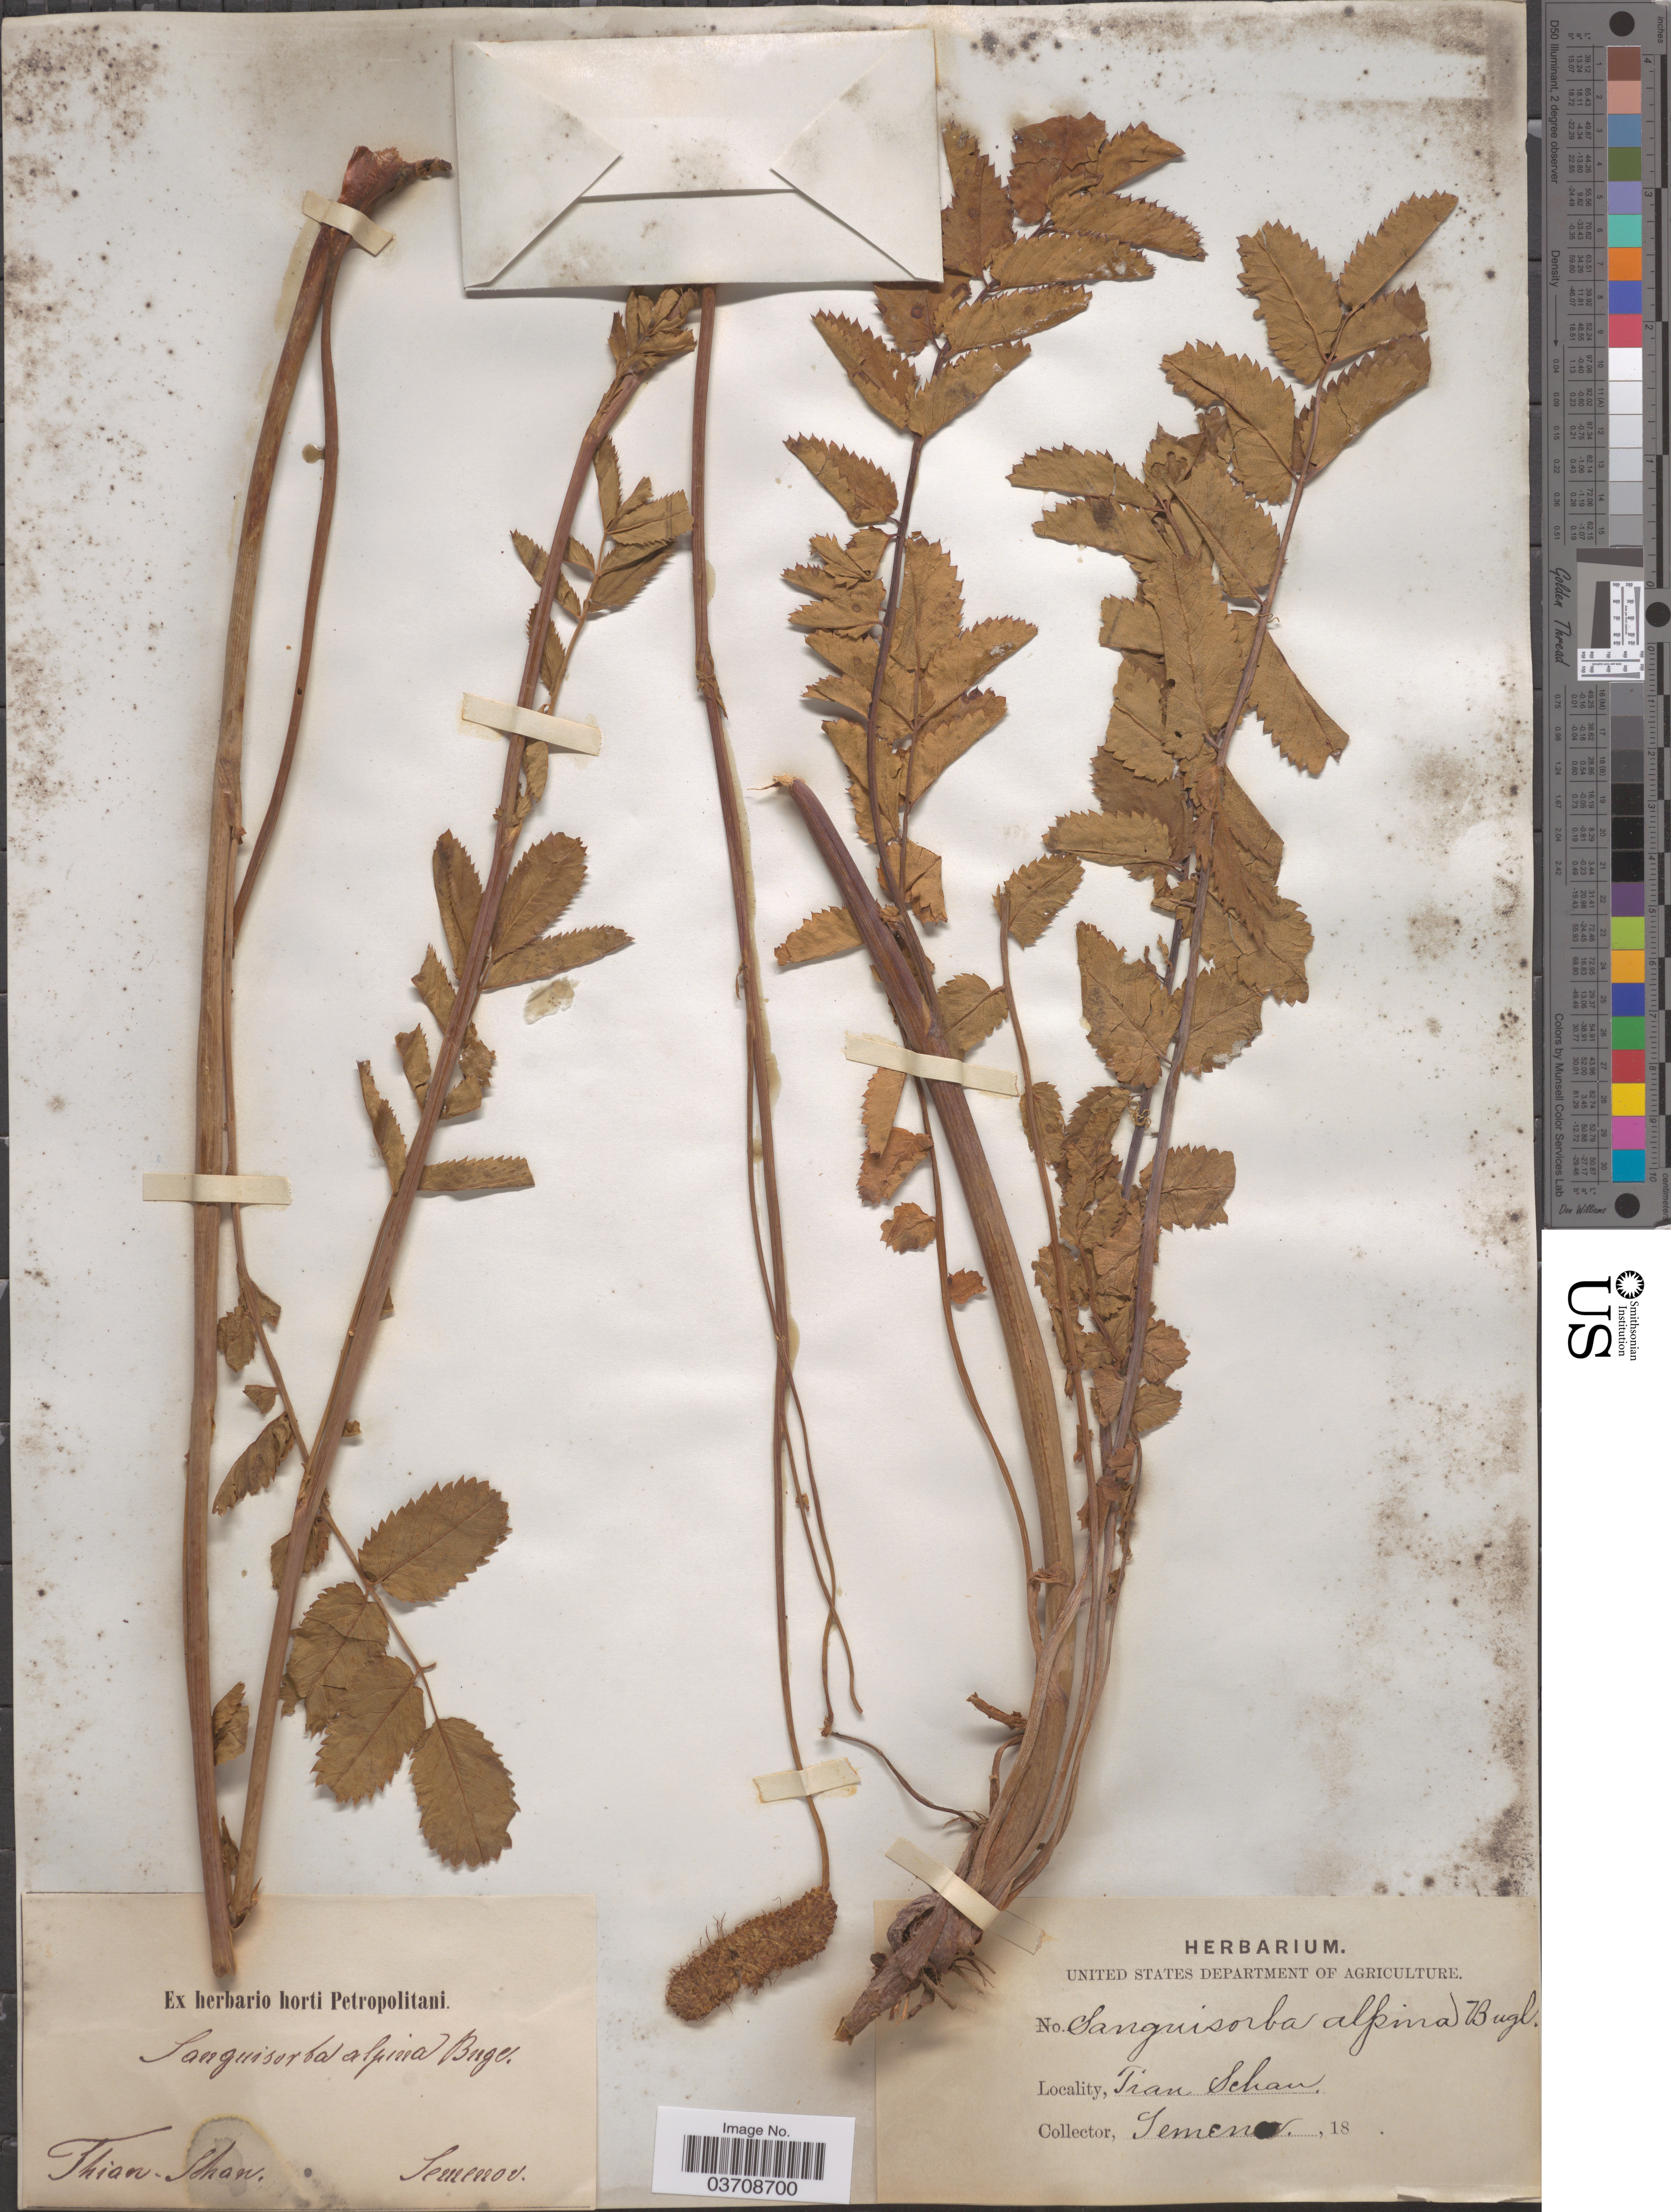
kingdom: Plantae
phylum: Tracheophyta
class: Magnoliopsida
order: Rosales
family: Rosaceae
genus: Sanguisorba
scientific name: Sanguisorba alpina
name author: Bunge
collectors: -- Semenov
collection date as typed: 18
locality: Tian Schan.